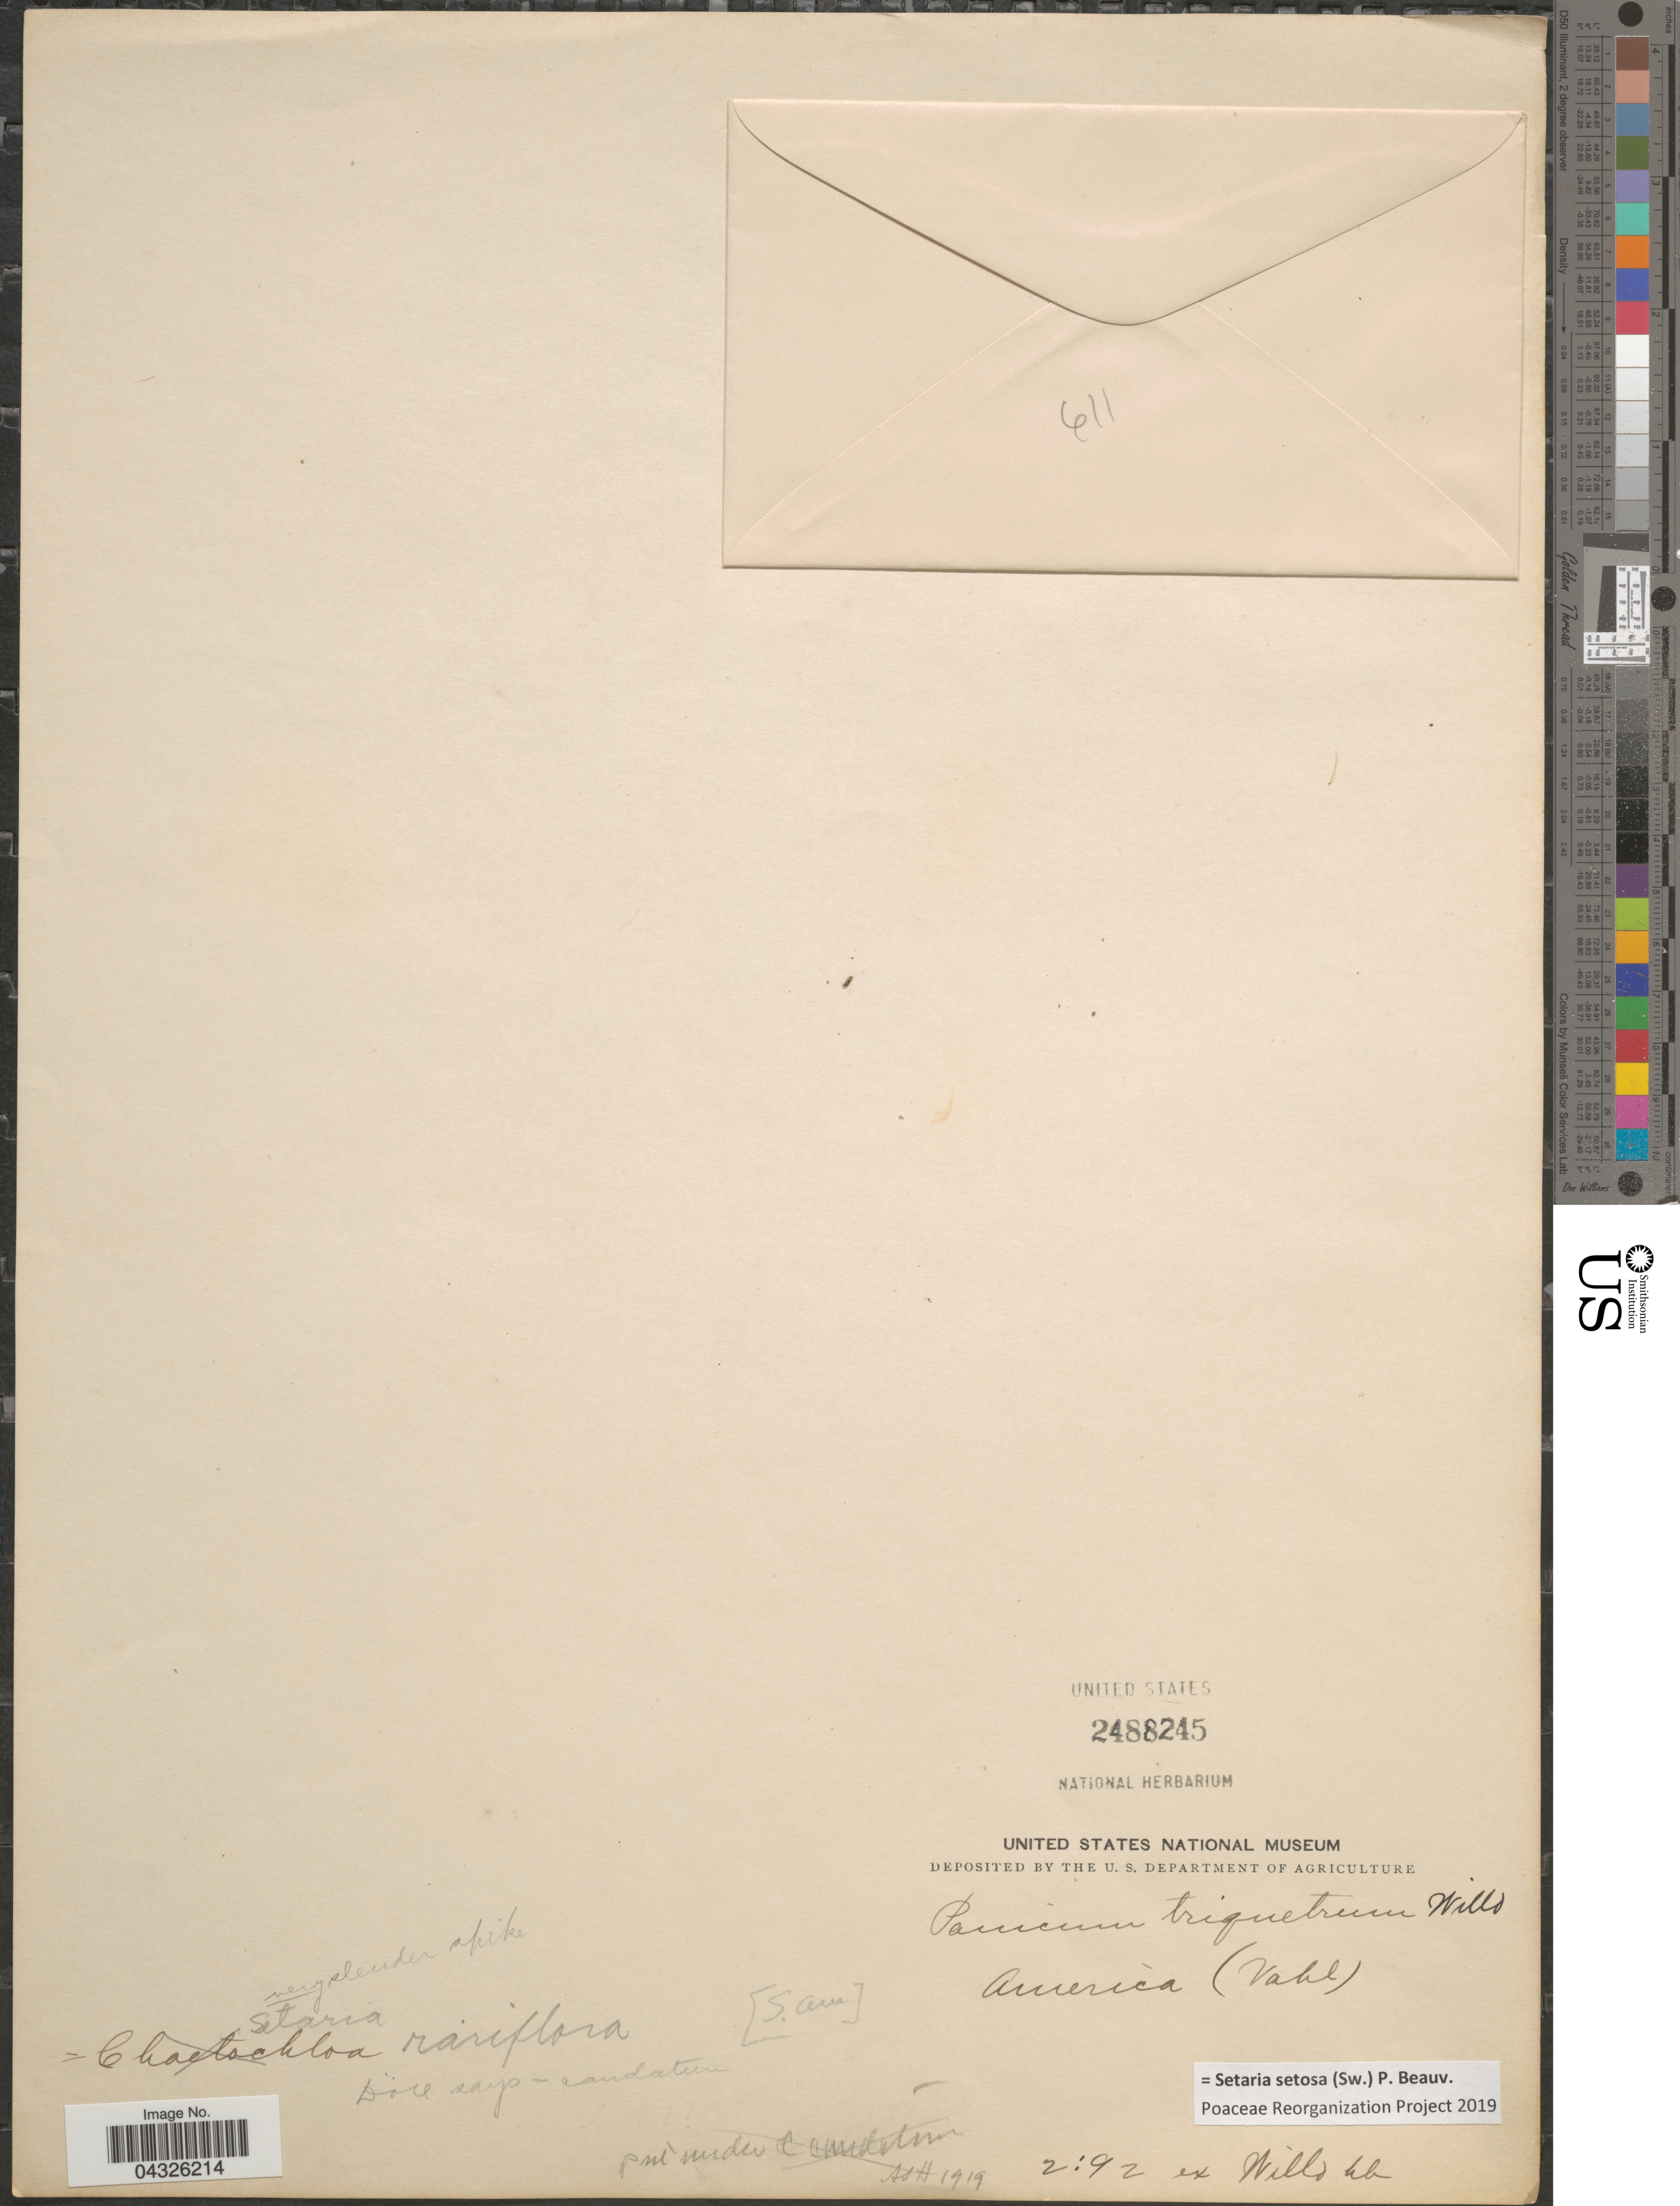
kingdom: Plantae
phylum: Tracheophyta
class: Liliopsida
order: Poales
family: Poaceae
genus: Setaria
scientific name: Setaria setosa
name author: (Sw.) P. Beauv.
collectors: -- Vahl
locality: America.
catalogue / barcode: US 2488245